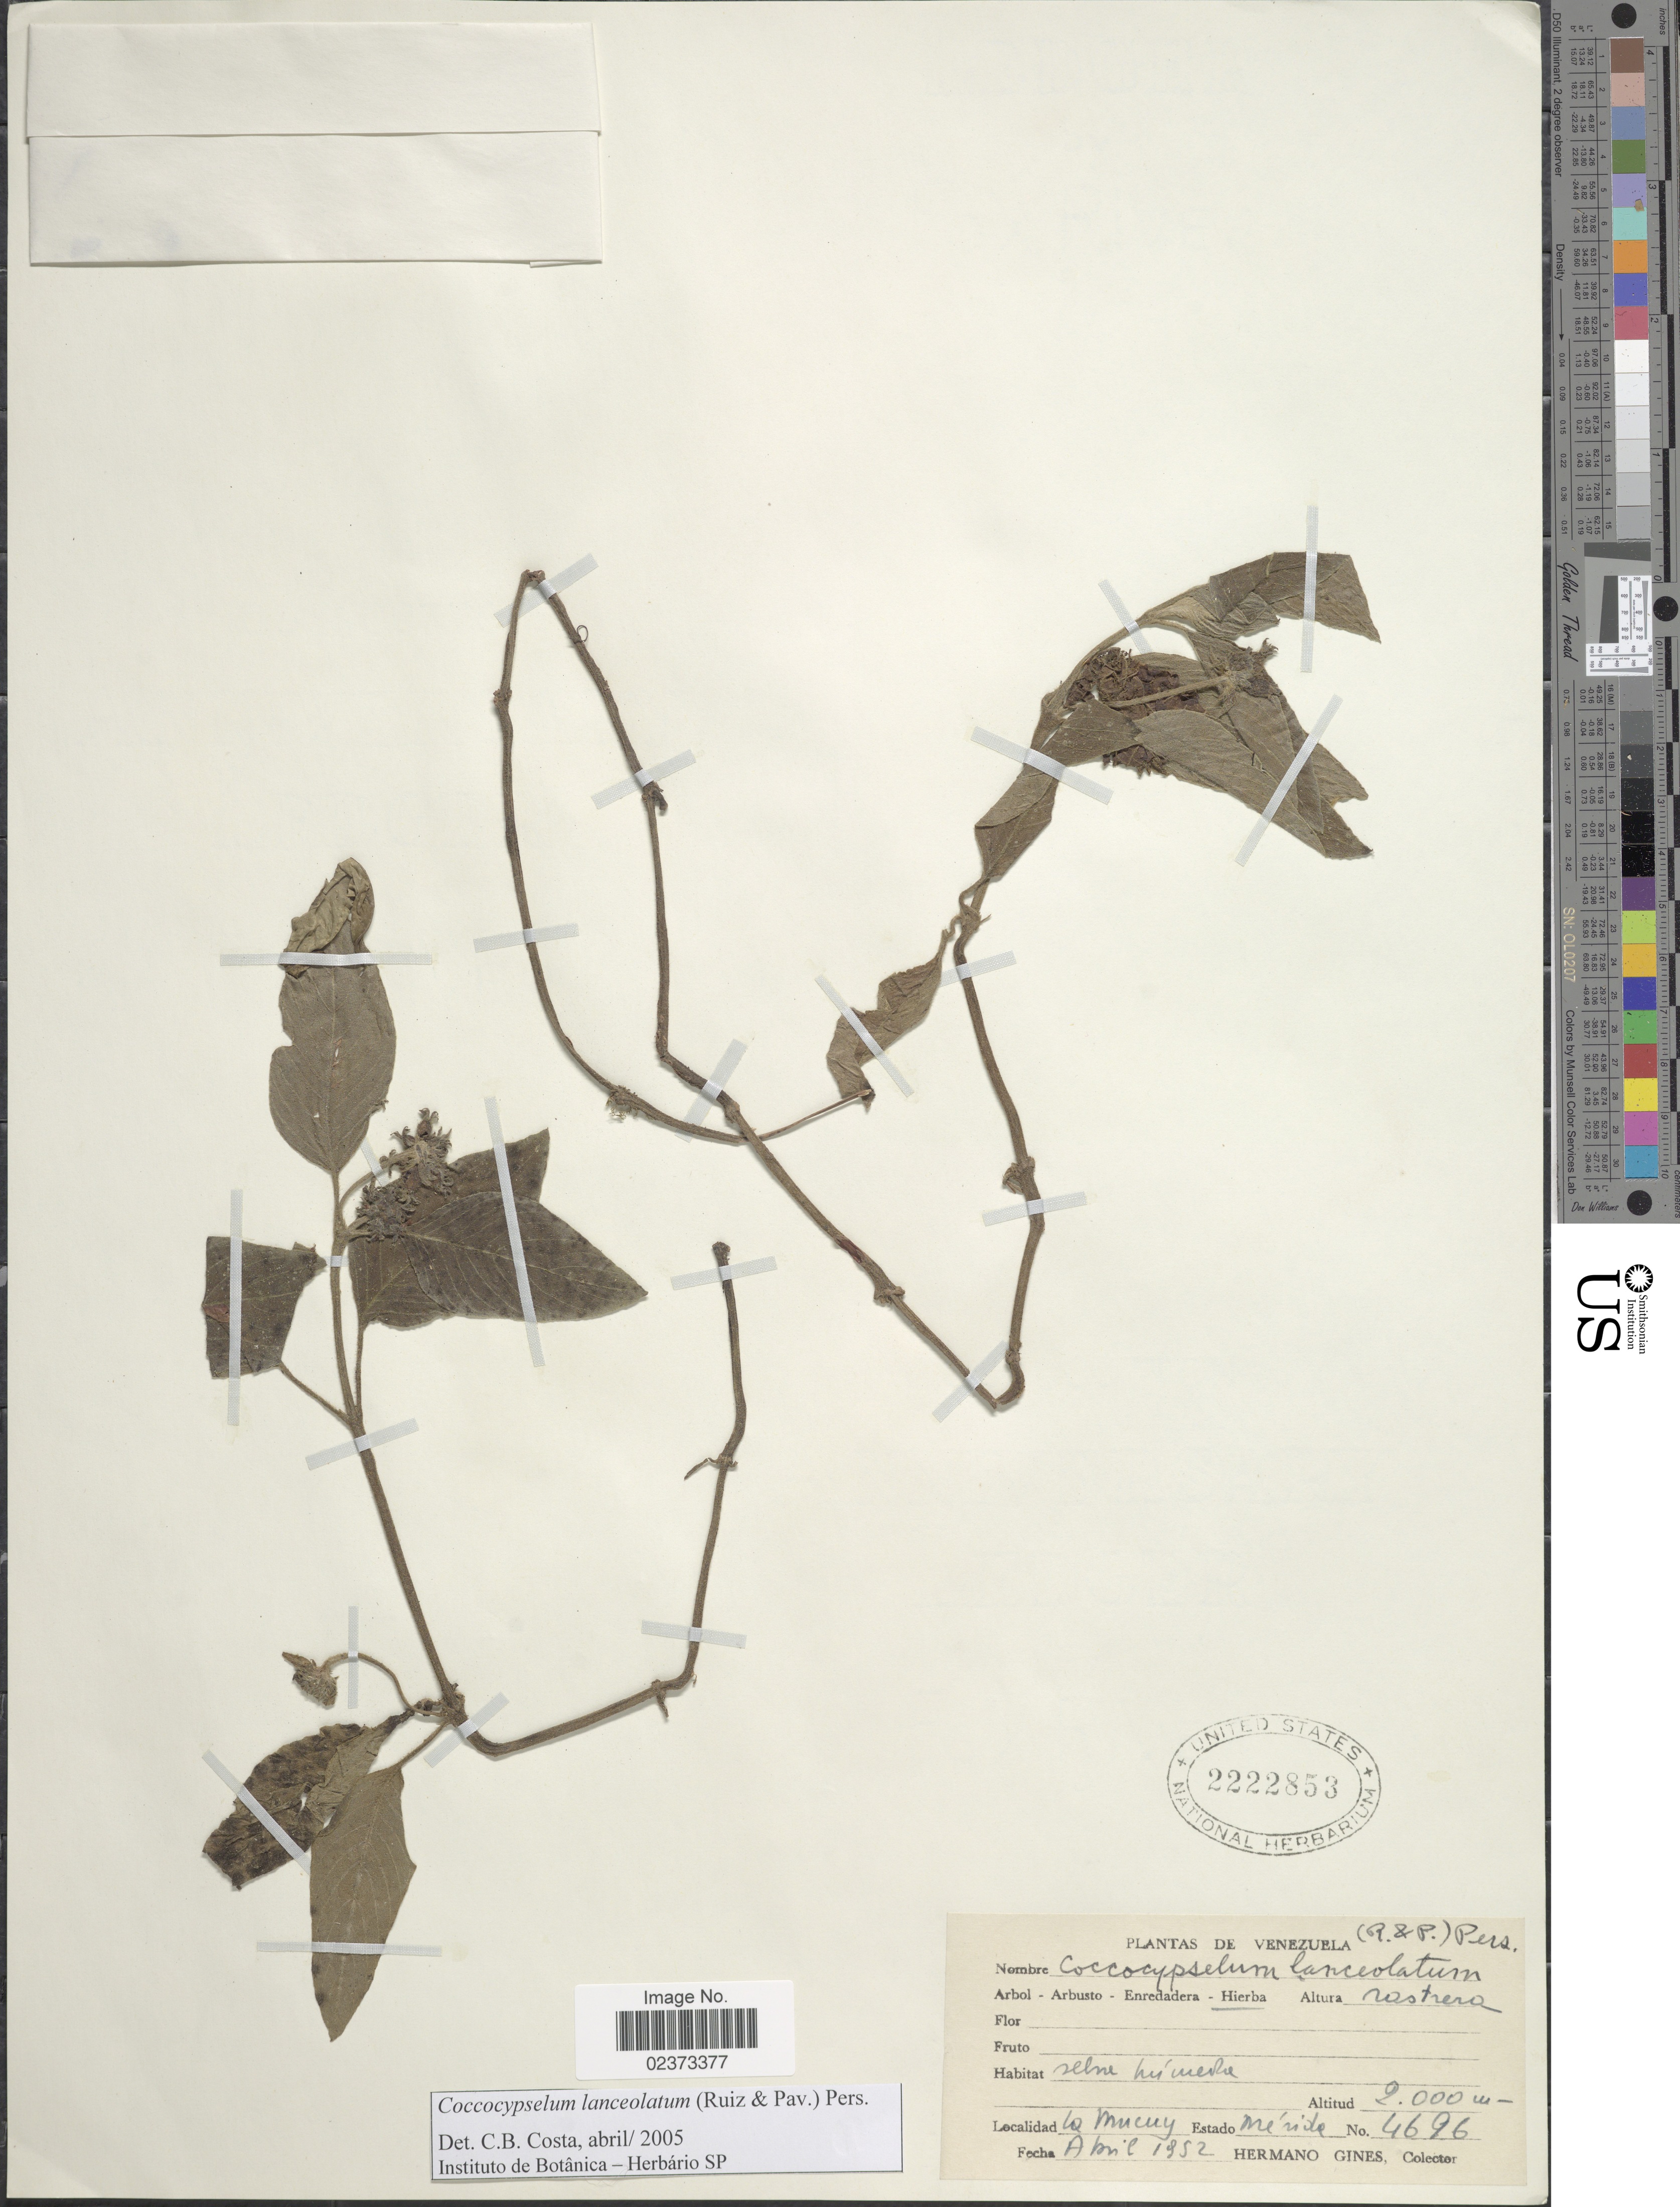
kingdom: Plantae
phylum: Tracheophyta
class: Magnoliopsida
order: Gentianales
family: Rubiaceae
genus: Coccocypselum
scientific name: Coccocypselum lanceolatum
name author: (Ruiz & Pav.) Pers.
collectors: Bro. Gines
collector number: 4696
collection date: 1952-04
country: Venezuela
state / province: Mérida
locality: Lo Mucuy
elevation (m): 2000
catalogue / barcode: US 2222853